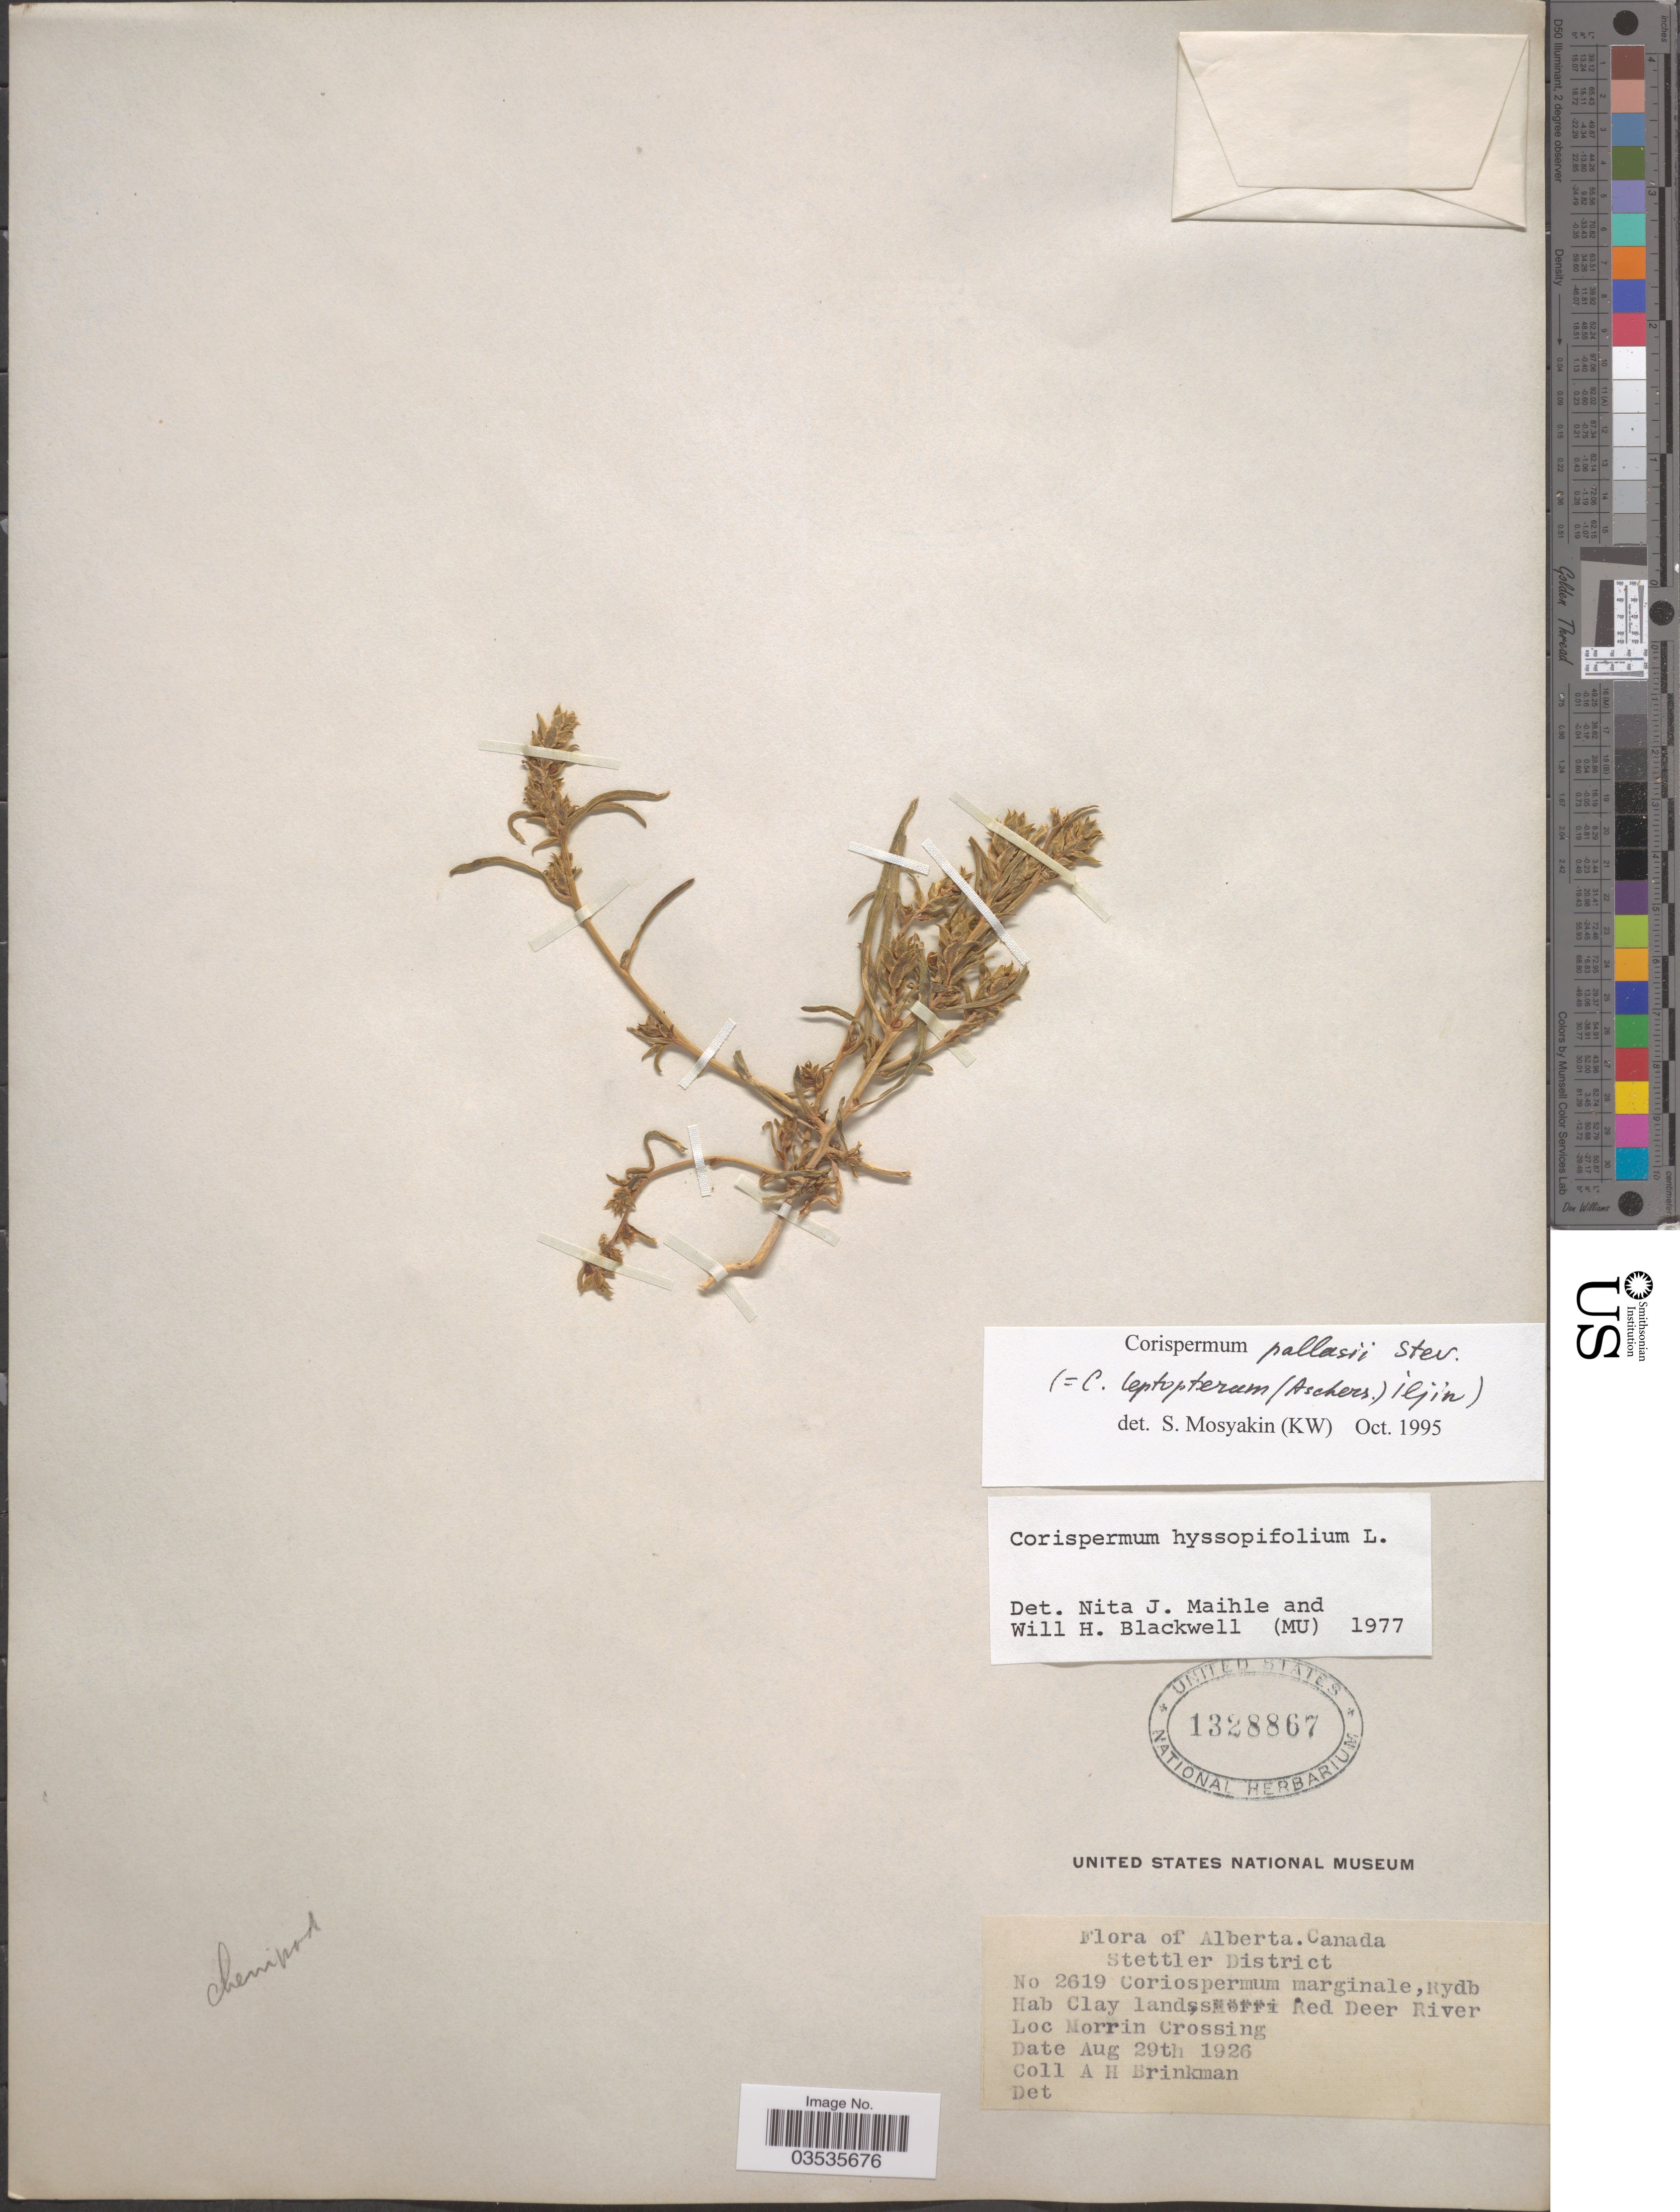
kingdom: Plantae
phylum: Tracheophyta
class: Magnoliopsida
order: Caryophyllales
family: Amaranthaceae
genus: Corispermum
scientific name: Corispermum pallasii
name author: Steven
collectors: A. Brinkman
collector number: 2619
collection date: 1926-08-29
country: Canada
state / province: Alberta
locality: Stettler District. Red Deer River. Morrin Crossing.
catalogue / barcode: US 1328867